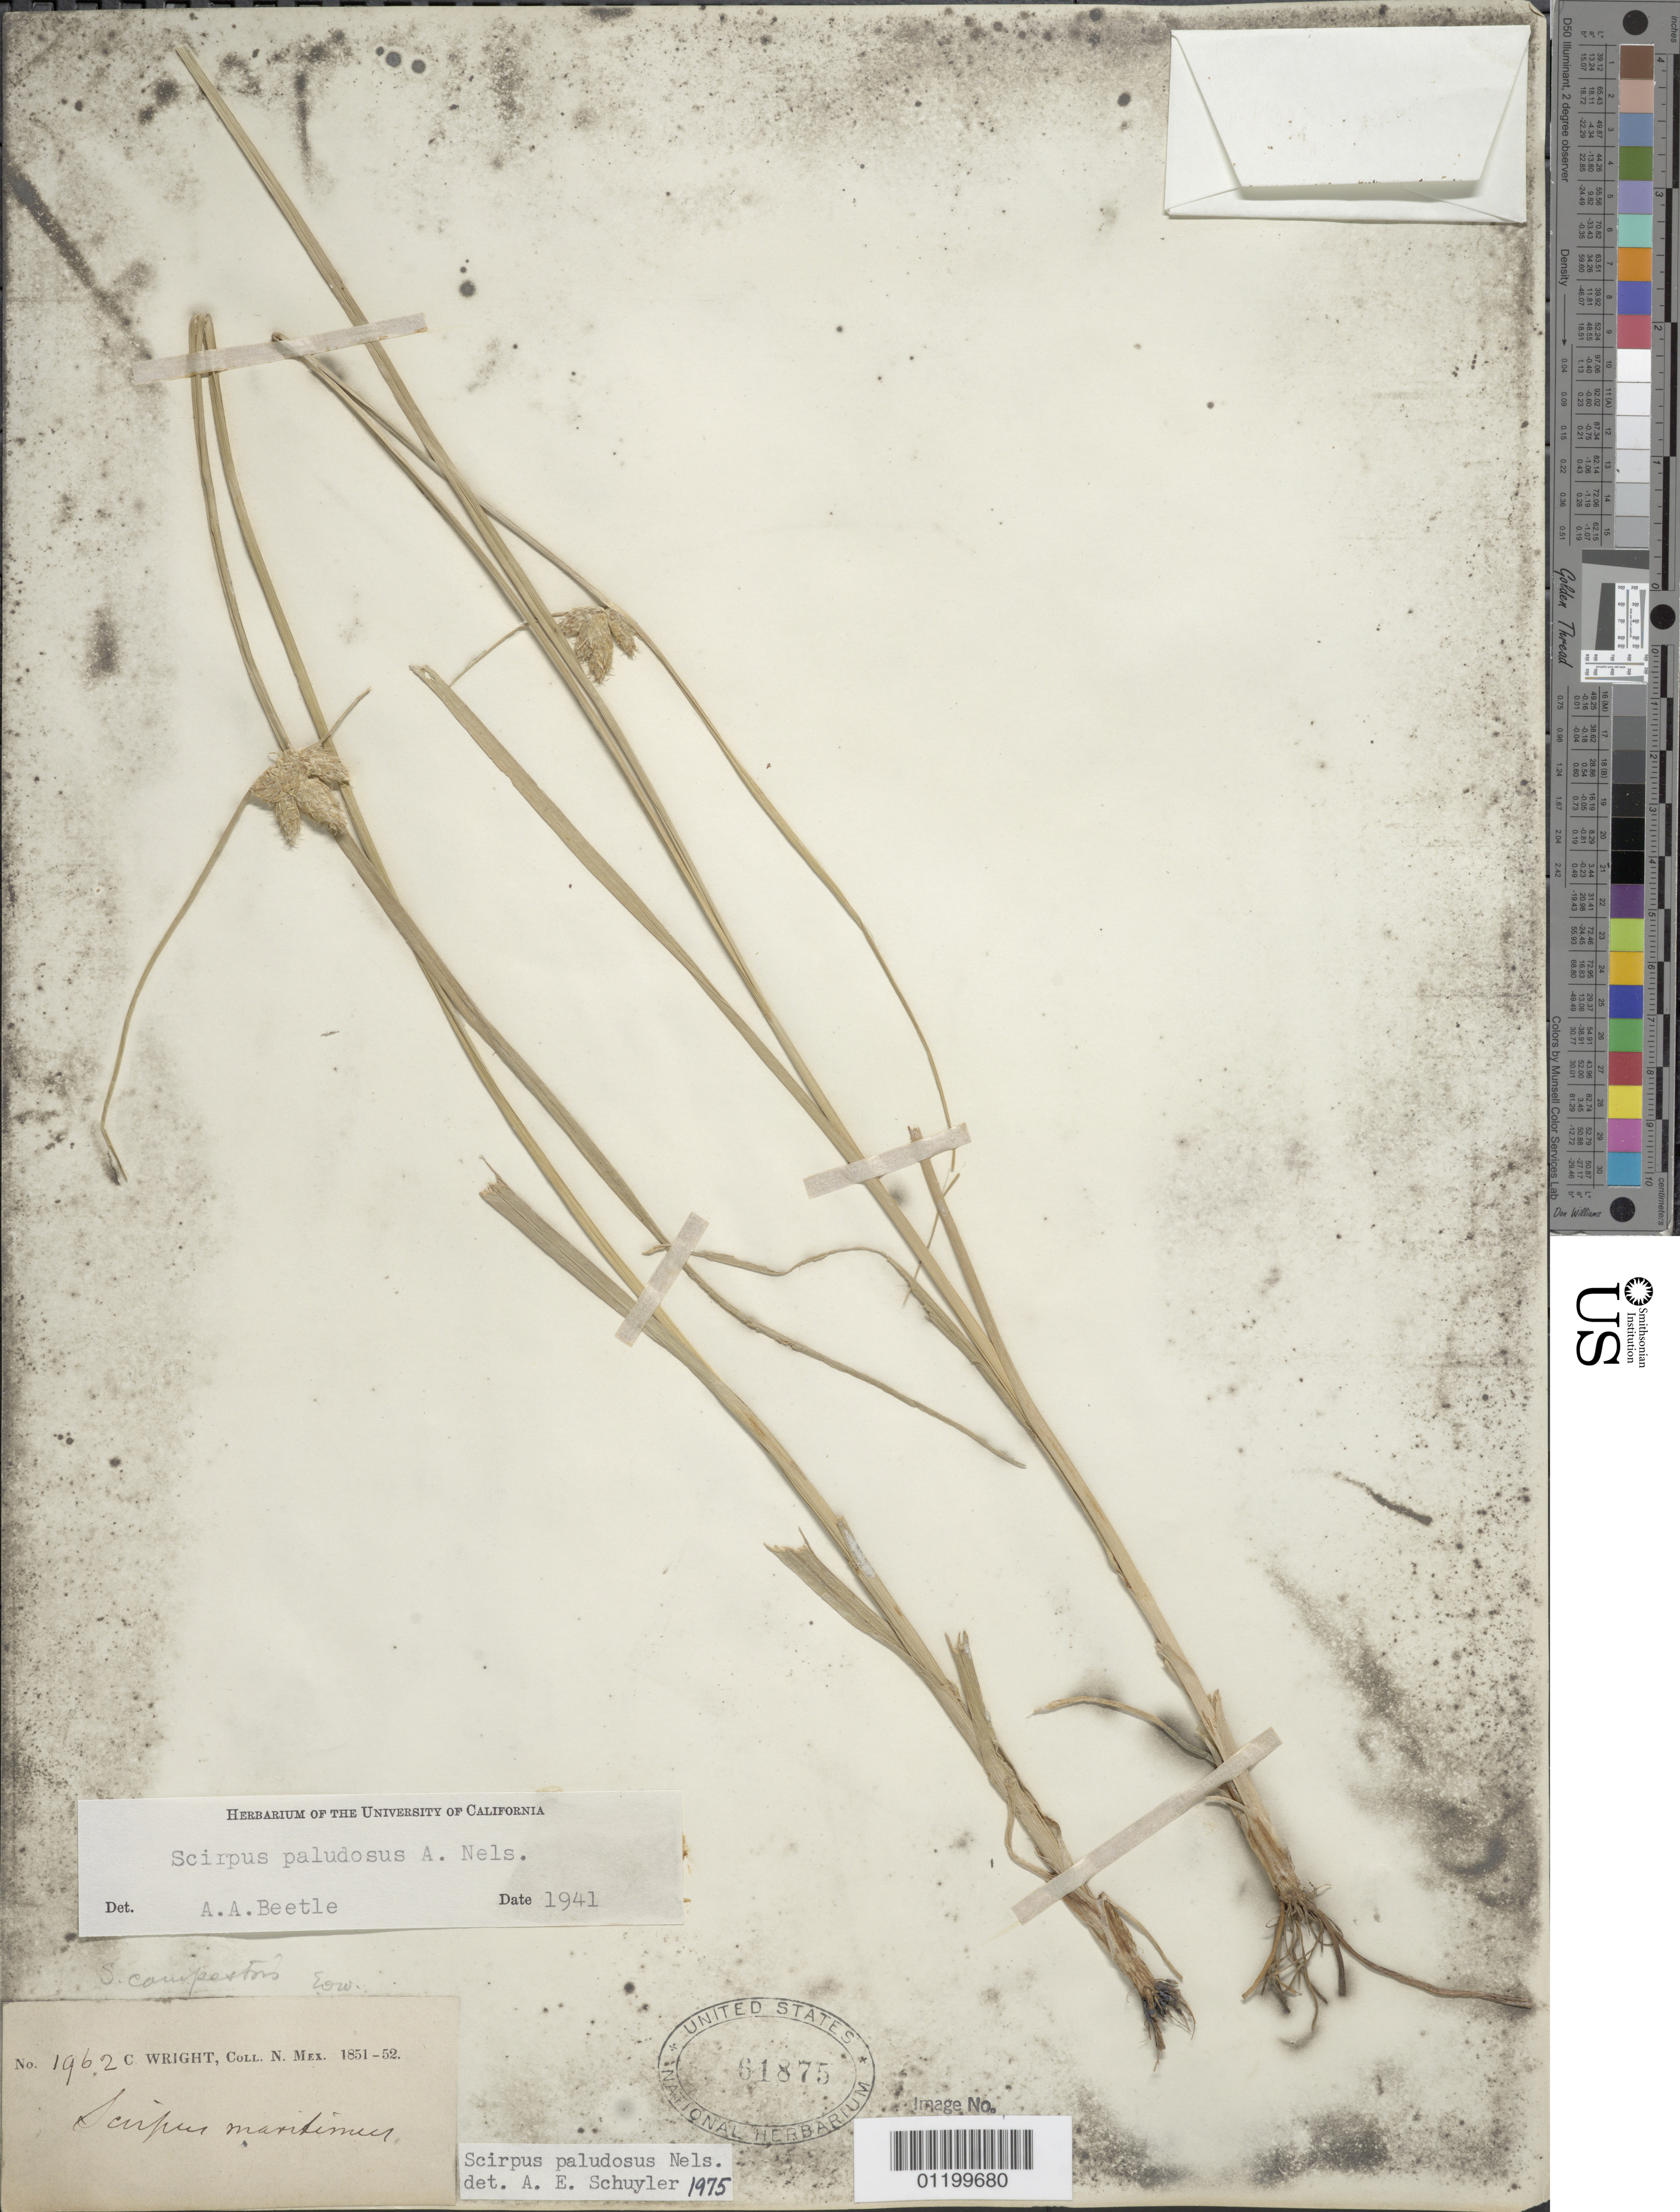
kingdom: Plantae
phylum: Tracheophyta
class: Liliopsida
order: Poales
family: Cyperaceae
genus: Bolboschoenus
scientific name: Bolboschoenus maritimus subsp. paludosus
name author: (A. Nelson) T. Koyama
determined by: Strong, Mark T., (BOT), Smithsonian Institution - National Museum of Natural History (UNITED STATES)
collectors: C. Wright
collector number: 1962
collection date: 1851/1852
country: United States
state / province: New Mexico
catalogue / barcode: US 61875